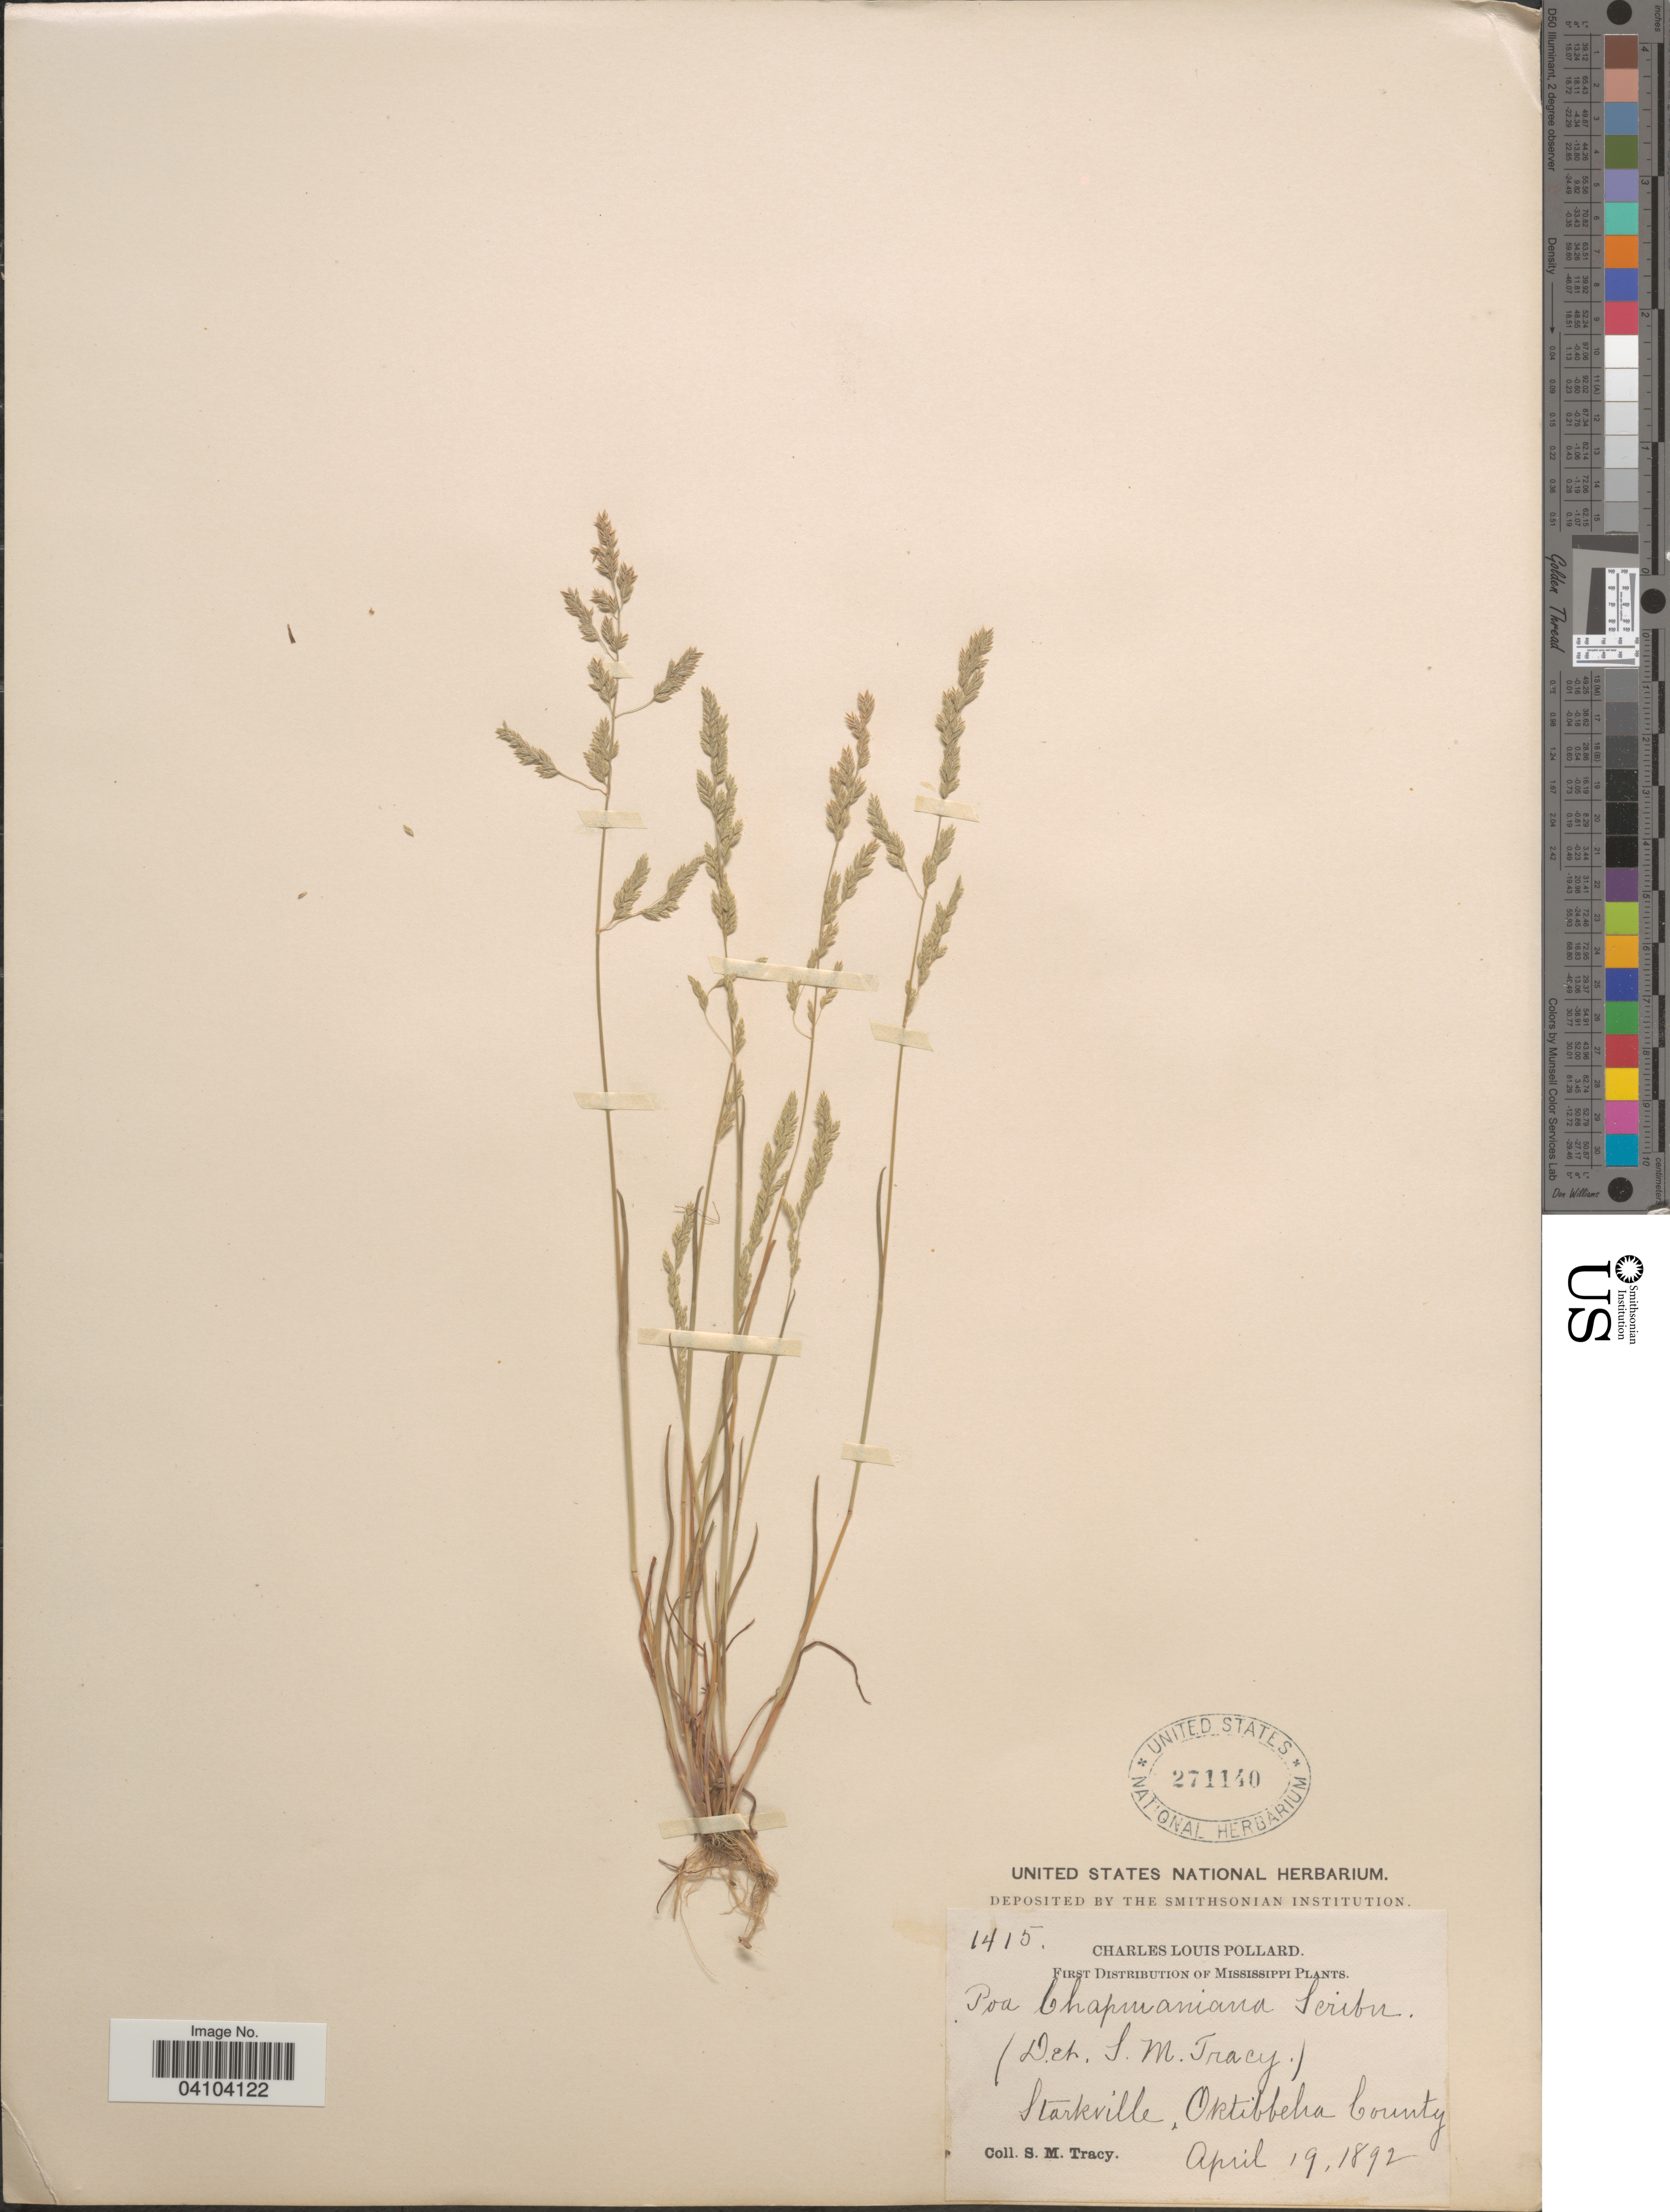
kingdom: Plantae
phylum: Tracheophyta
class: Liliopsida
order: Poales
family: Poaceae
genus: Poa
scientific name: Poa chapmaniana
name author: Scribn.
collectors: S. M. Tracy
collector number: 1415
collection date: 1892-04-19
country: United States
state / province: Mississippi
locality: Starkville, Oktibbeha County.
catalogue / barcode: US 271140